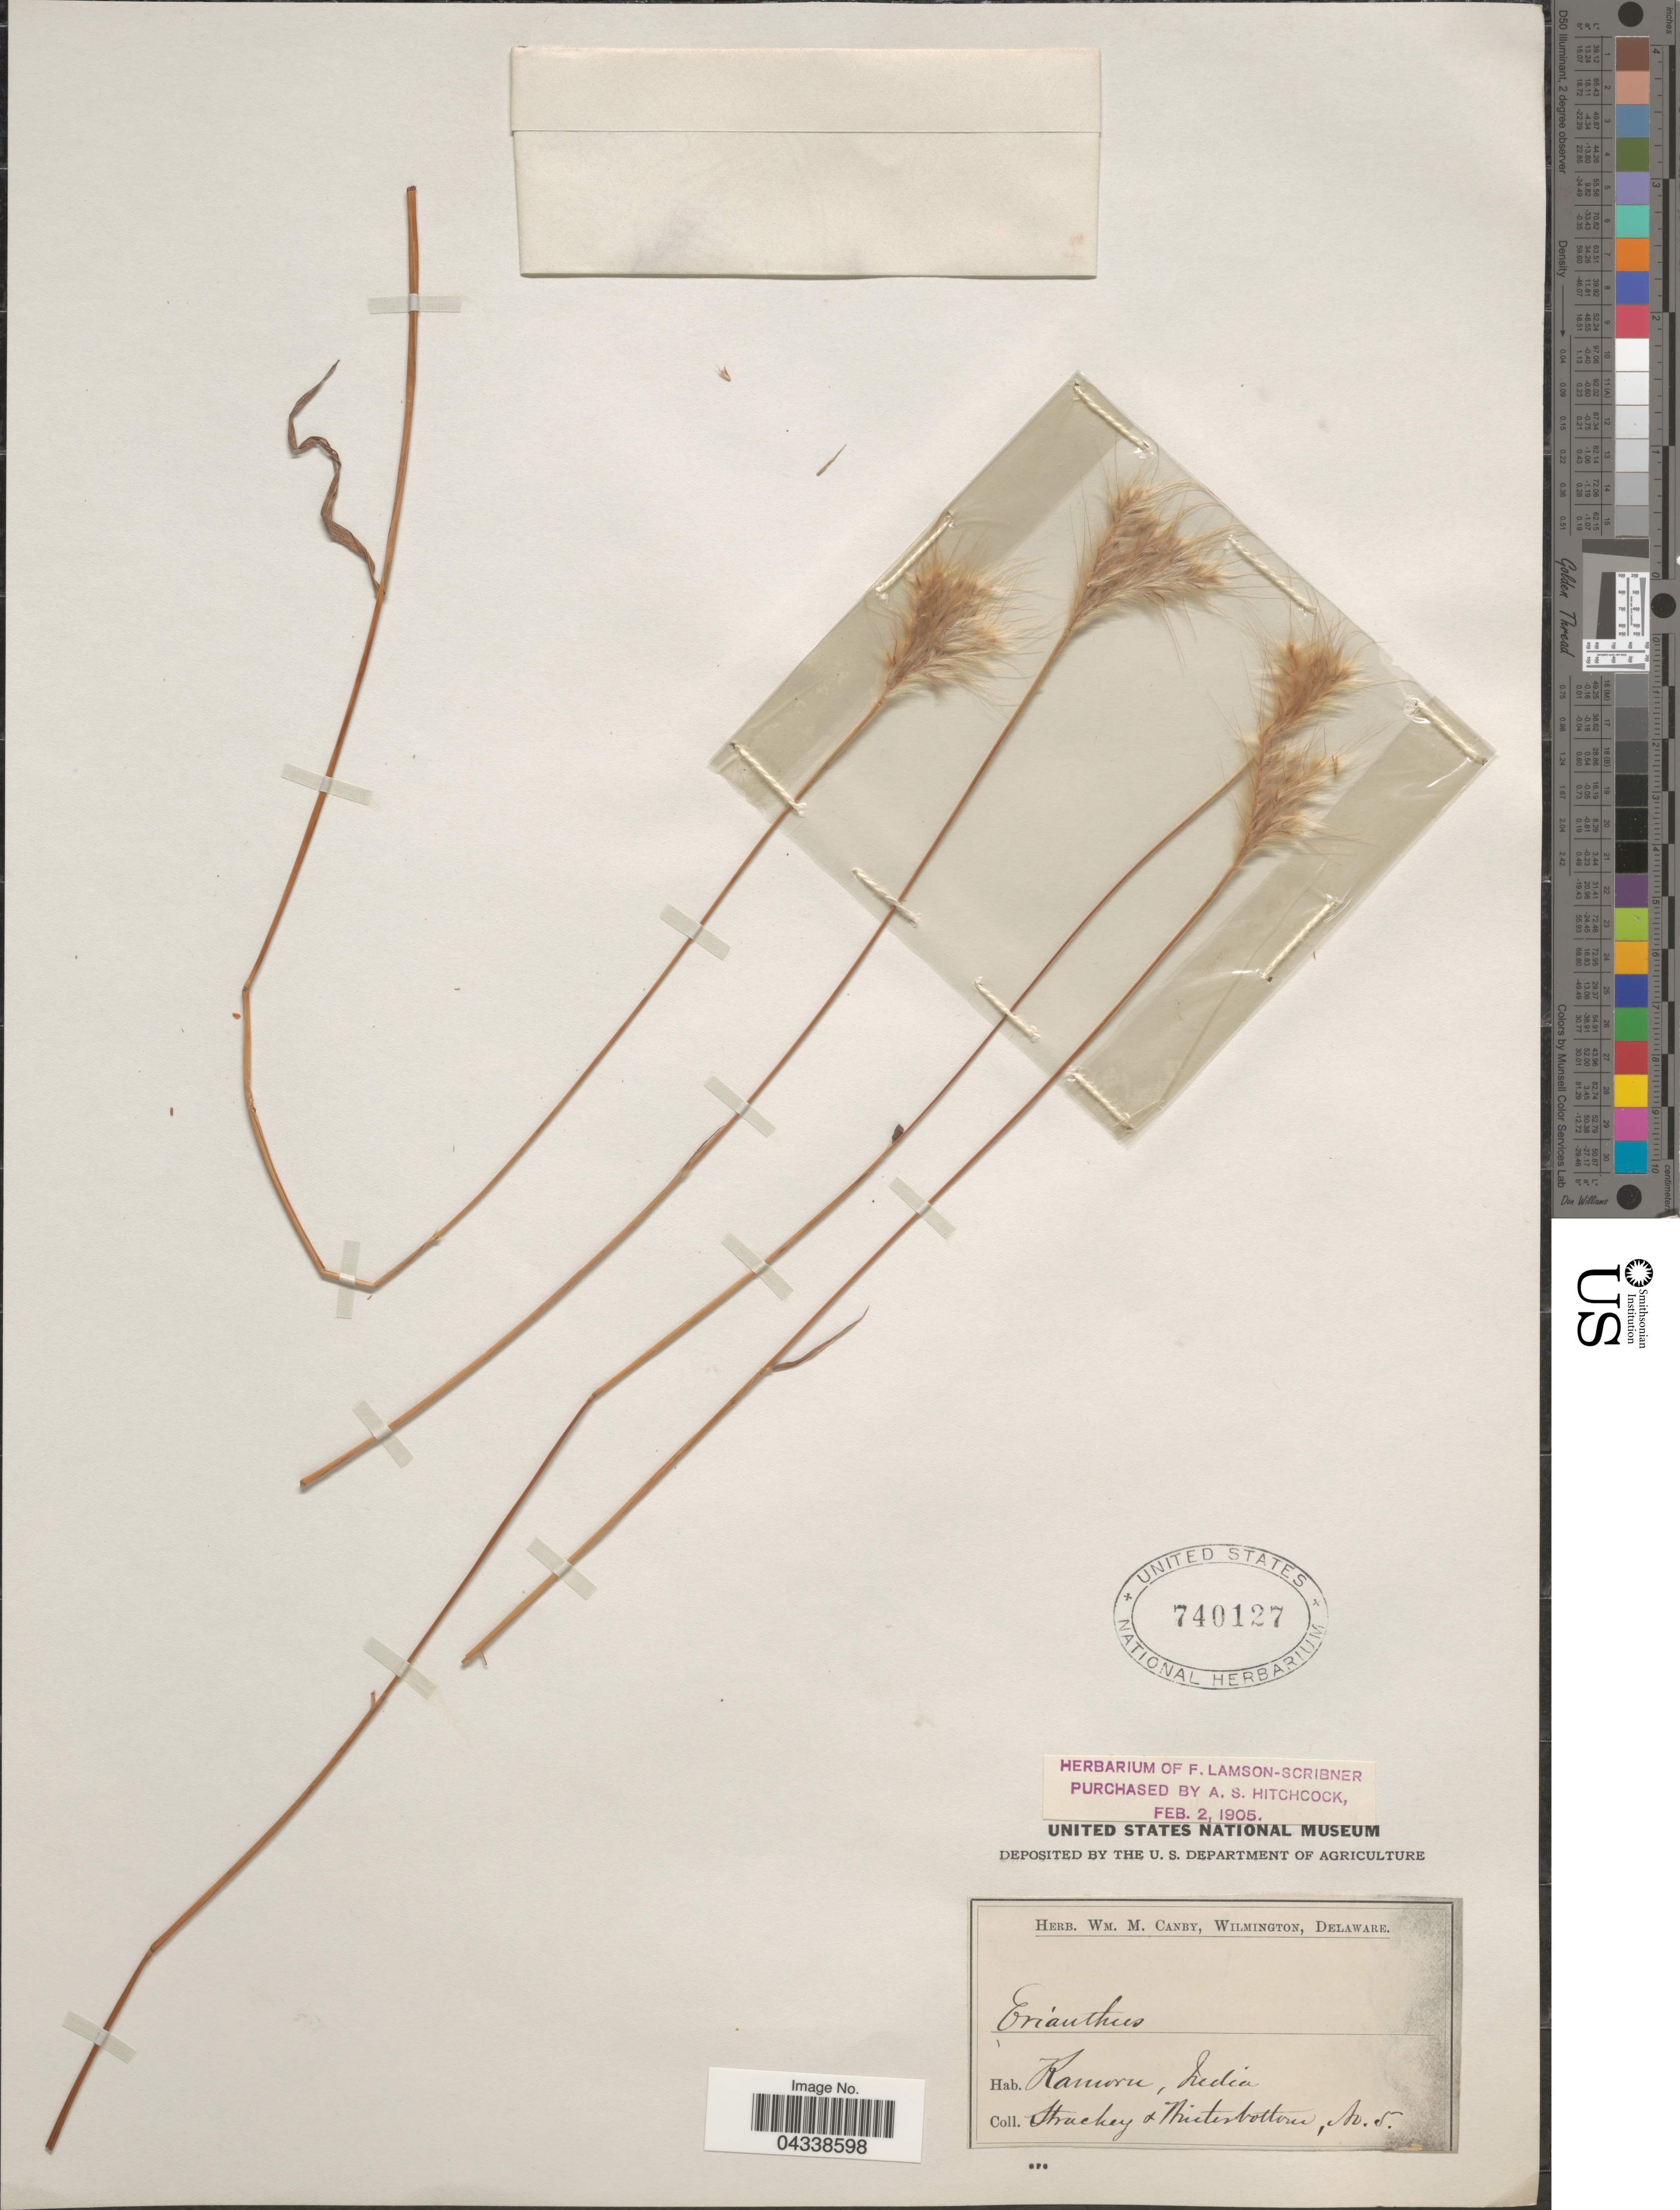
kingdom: Plantae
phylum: Tracheophyta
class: Liliopsida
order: Poales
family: Poaceae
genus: Saccharum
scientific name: Saccharum sp.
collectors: Strachey & Winterbottom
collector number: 5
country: India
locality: Kamuru.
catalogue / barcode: US 740127